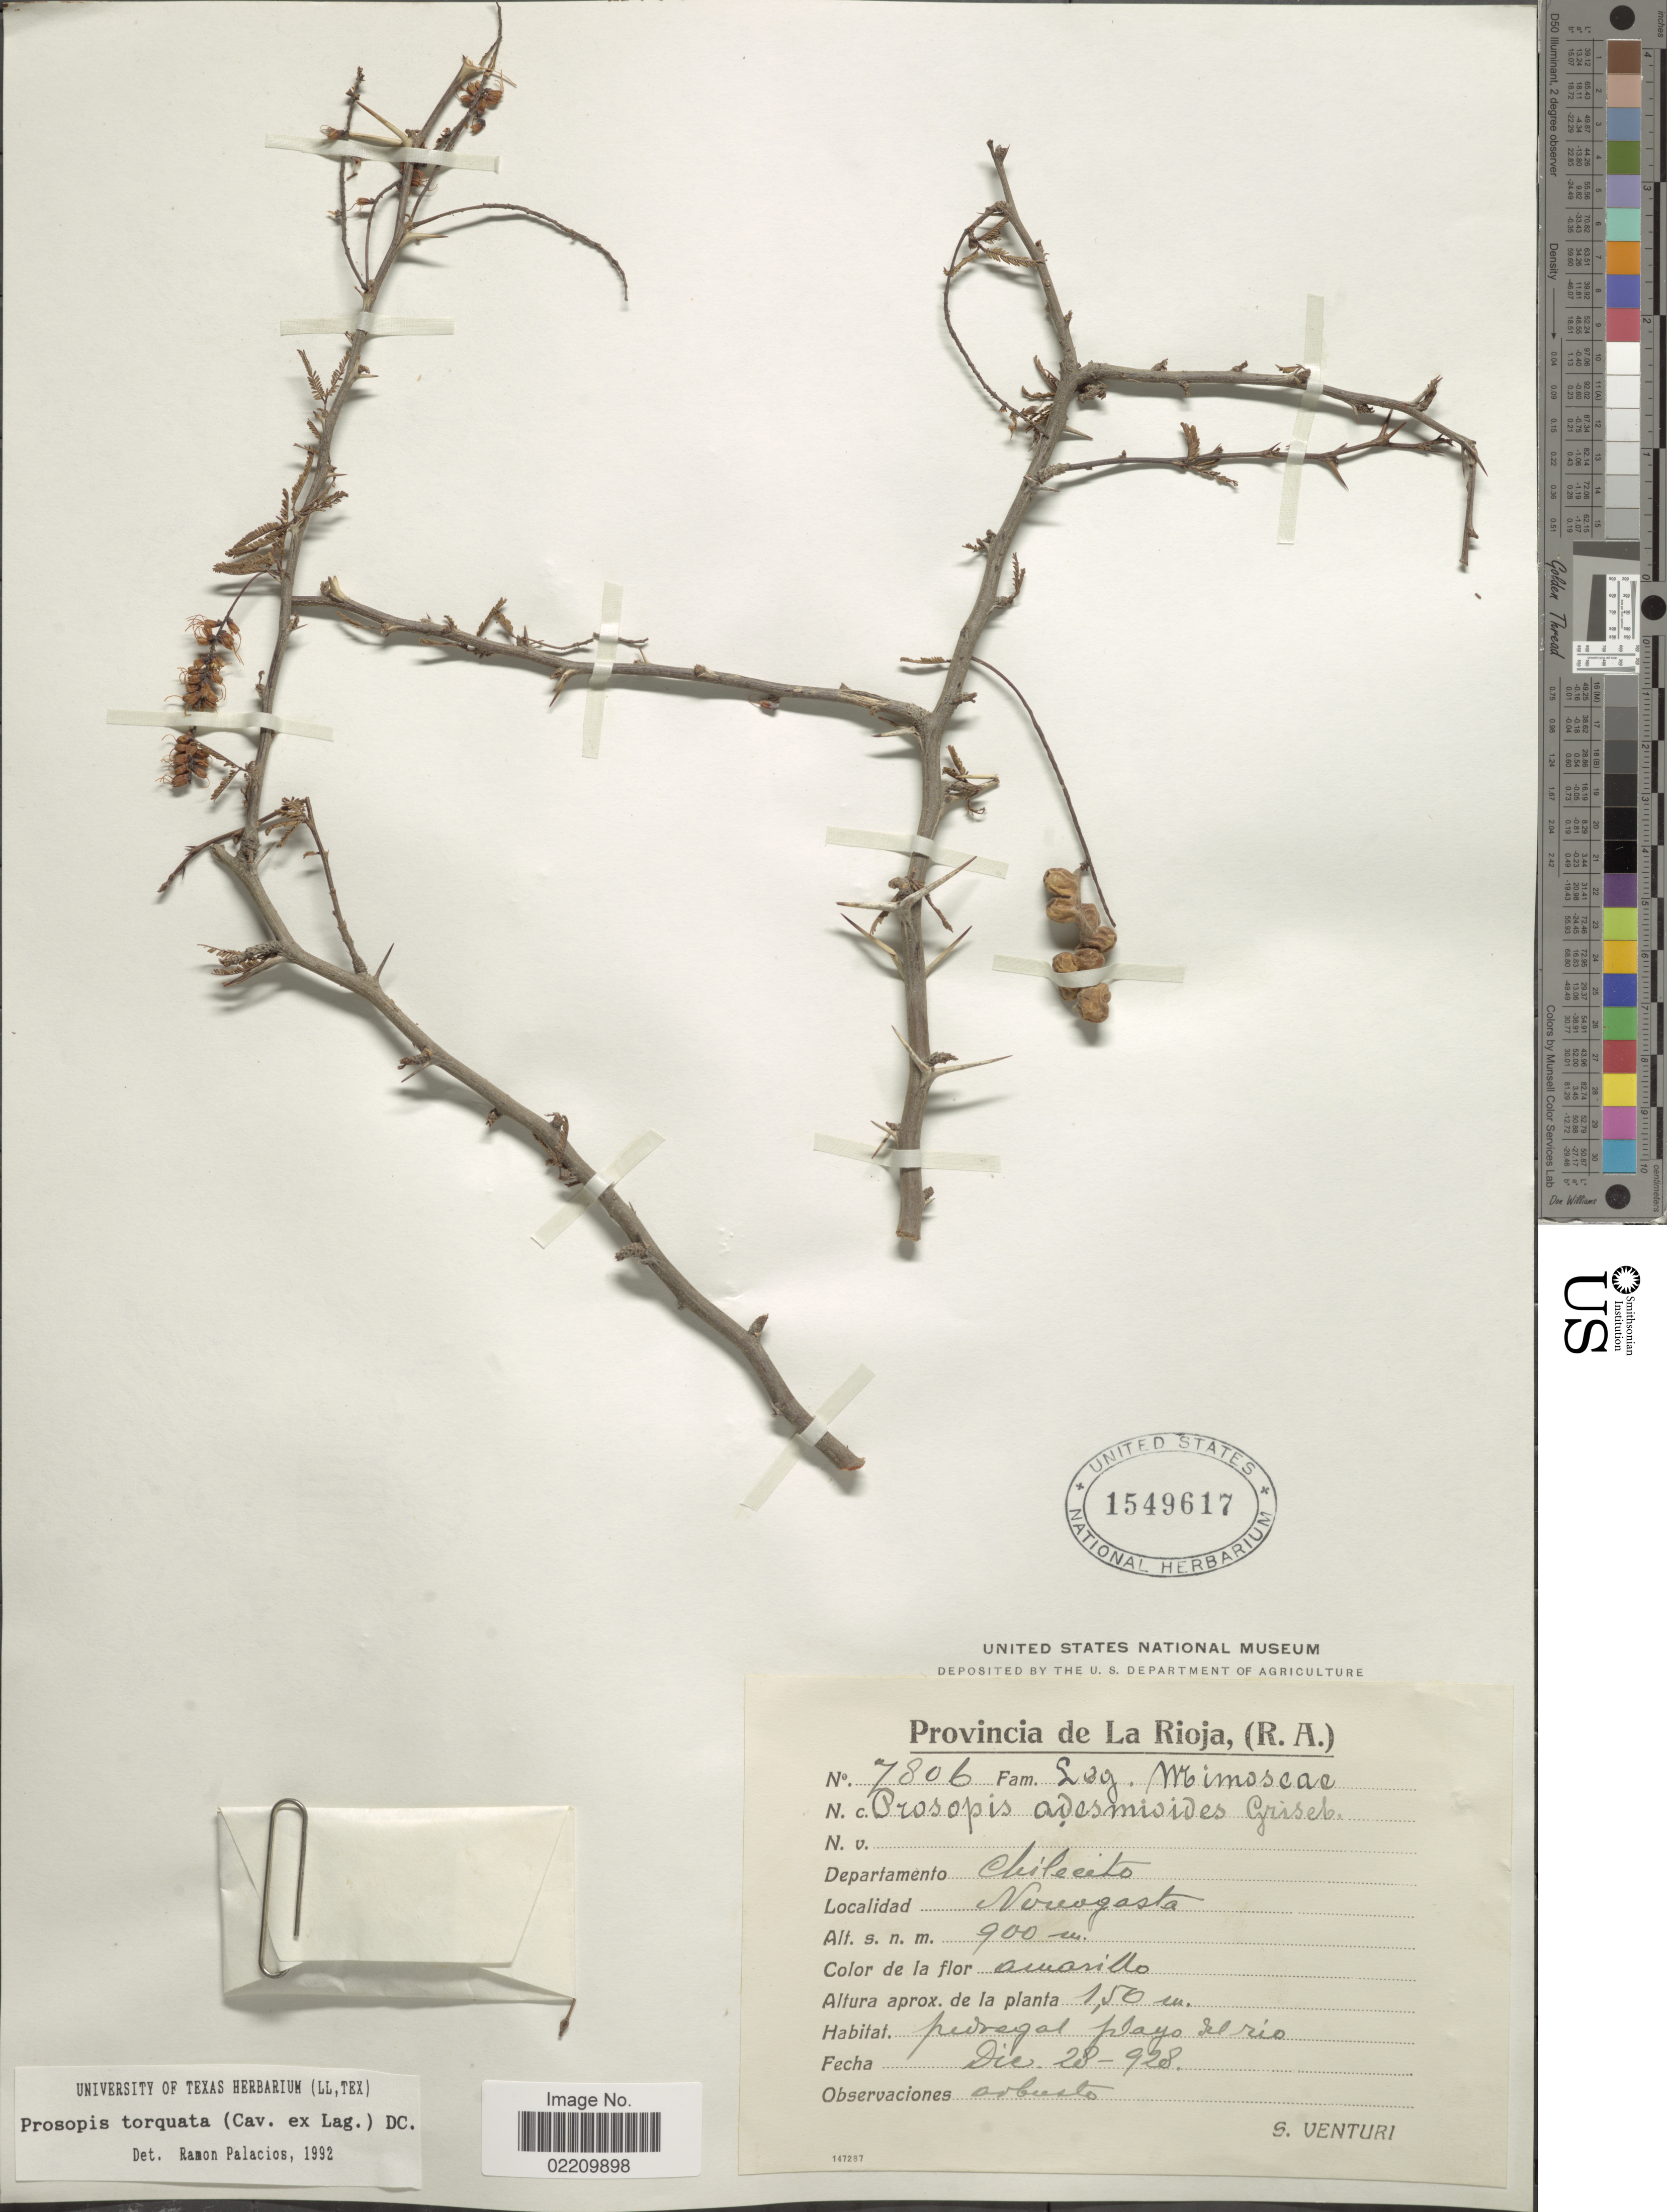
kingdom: Plantae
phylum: Tracheophyta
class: Magnoliopsida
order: Fabales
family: Fabaceae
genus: Strombocarpa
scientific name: Strombocarpa torquata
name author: (Lag.) Hutch.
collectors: S. Venturi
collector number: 7806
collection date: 1928-12-28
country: Argentina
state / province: La Rioja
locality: Departamento Chilecito, Novogasta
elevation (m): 900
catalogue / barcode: US 1549617